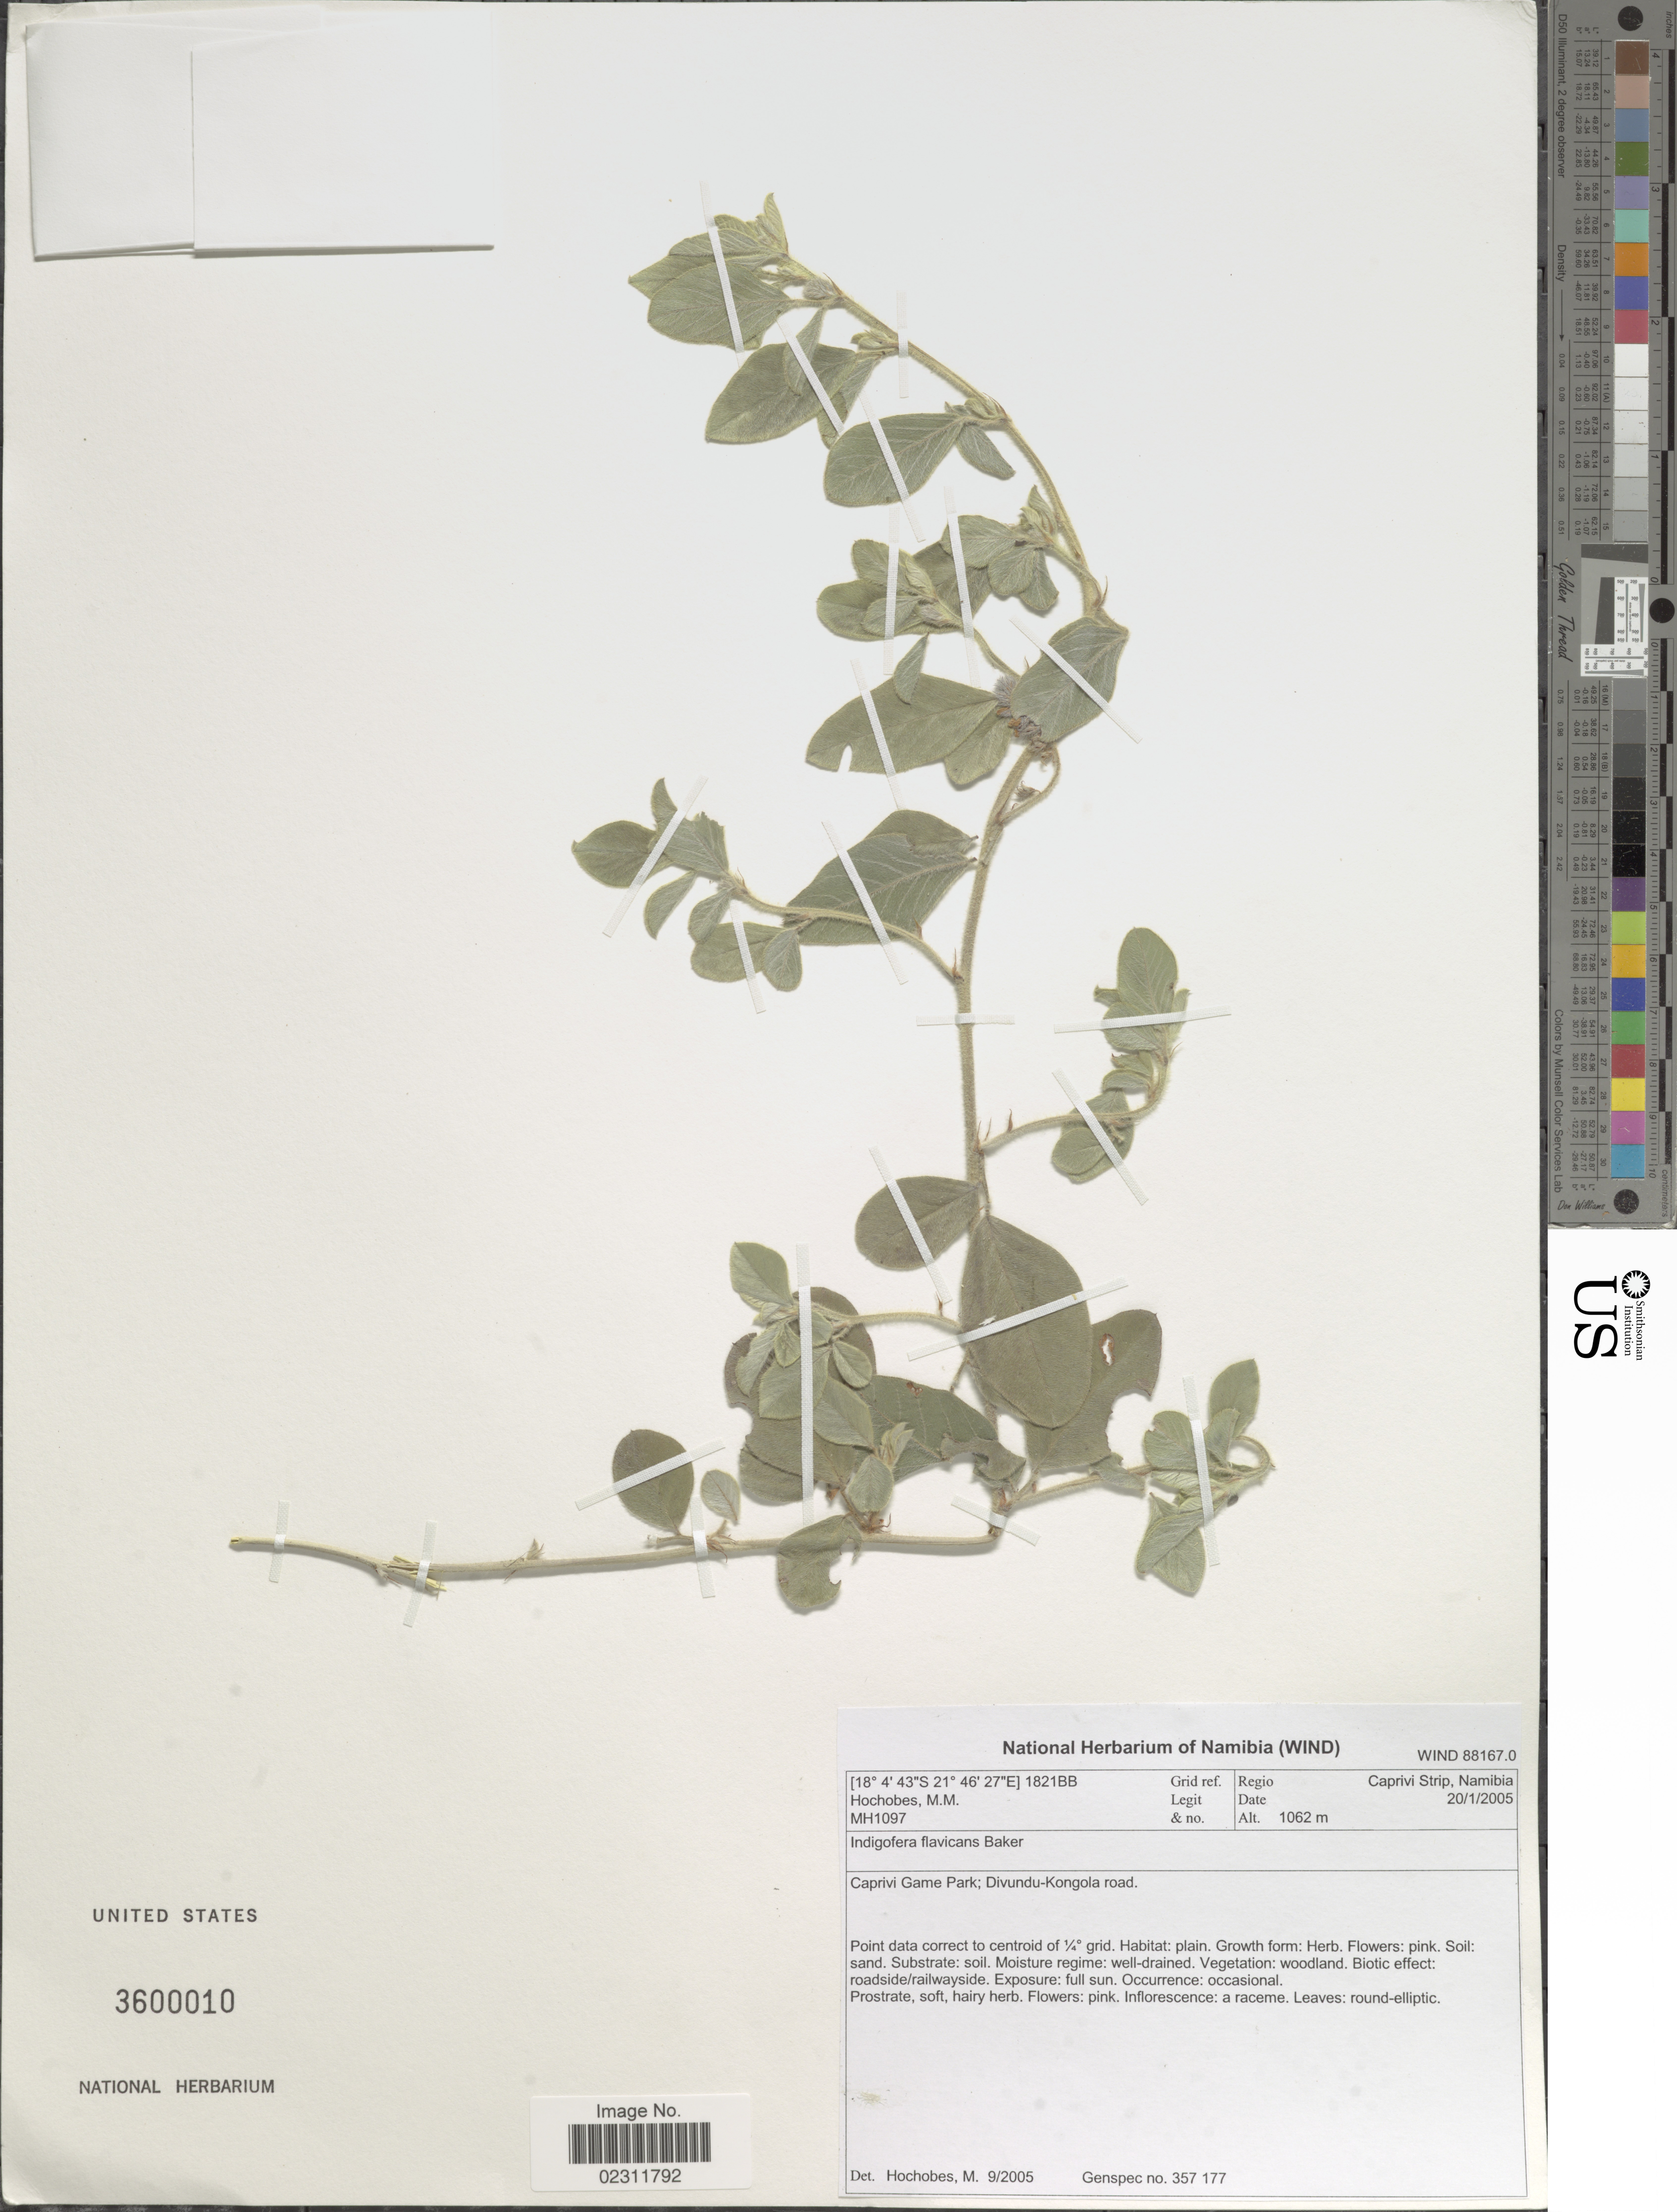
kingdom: Plantae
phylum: Tracheophyta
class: Magnoliopsida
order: Fabales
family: Fabaceae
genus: Indigofera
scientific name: Indigofera flavicans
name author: Baker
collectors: M. Hochobes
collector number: MH1097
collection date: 2005-01-20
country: Namibia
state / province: Caprivi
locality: Caprivi Strip, Caprivi Game Park, Divundu-Kongola road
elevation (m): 1062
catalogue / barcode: US 3600010